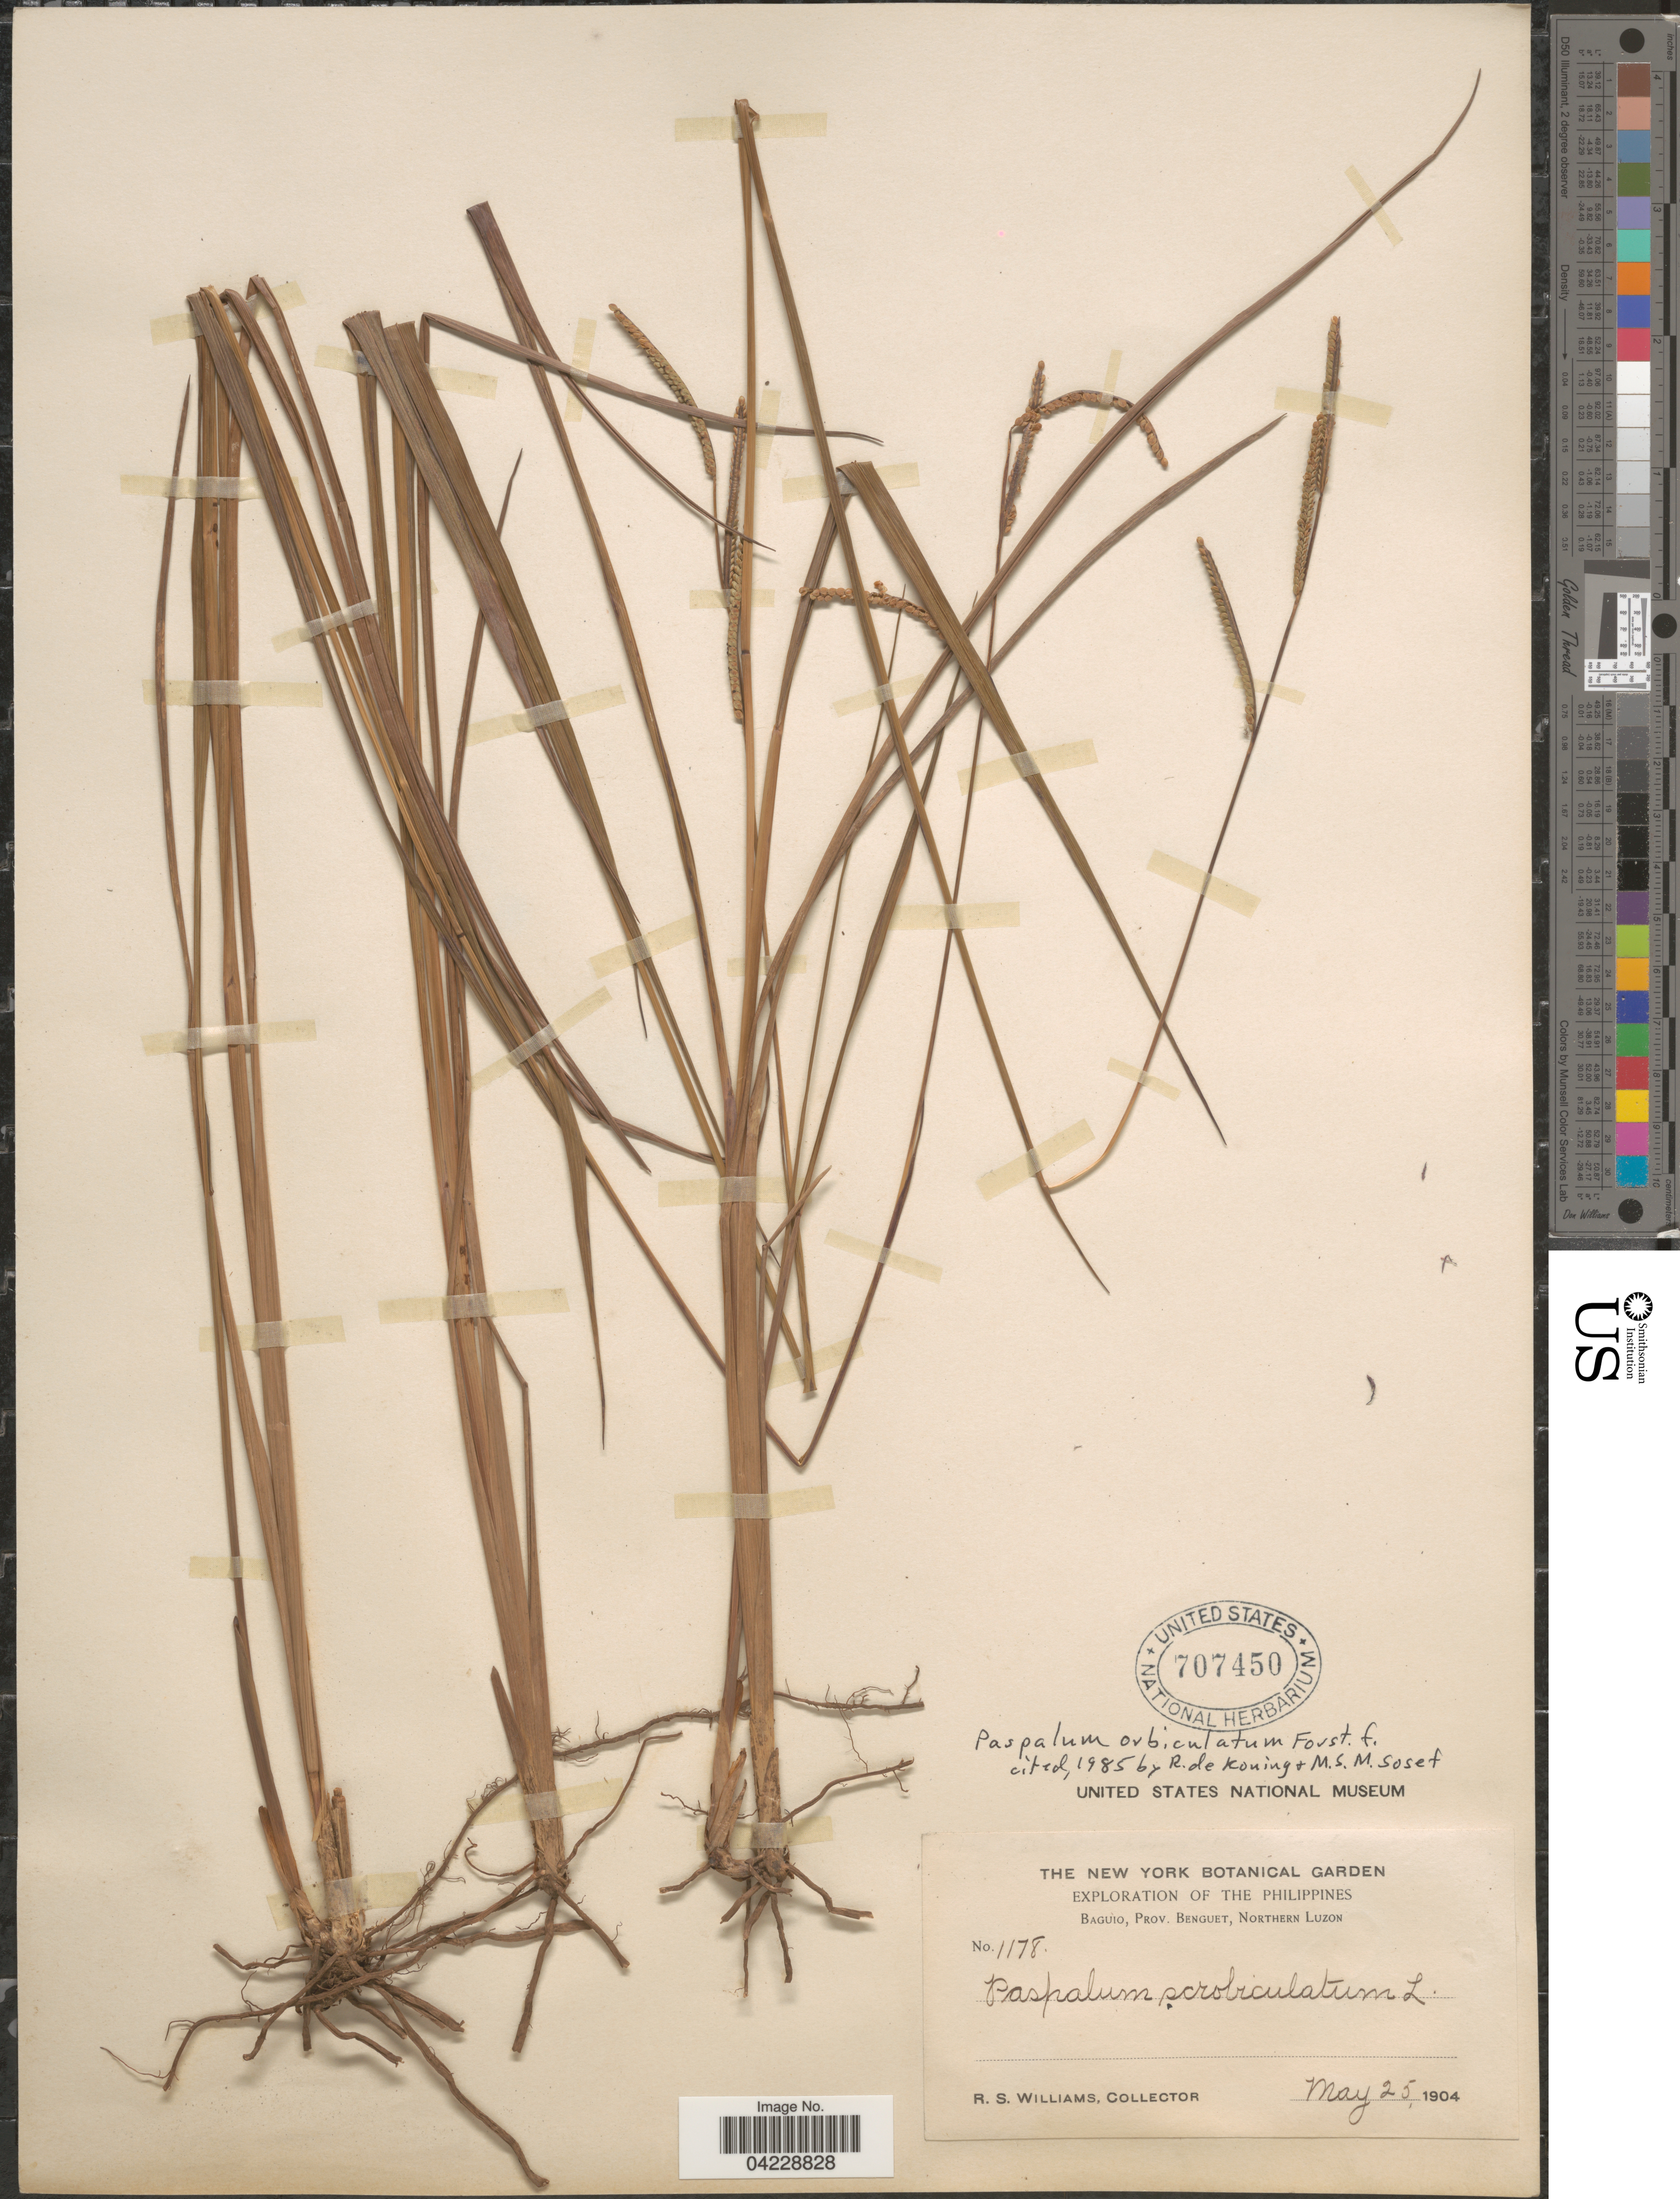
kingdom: Plantae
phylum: Tracheophyta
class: Liliopsida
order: Poales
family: Poaceae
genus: Paspalum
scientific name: Paspalum orbiculare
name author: G. Forst.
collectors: R. S. Williams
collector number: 1178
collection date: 1904-05-25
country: Philippines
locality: Exploration of the Philippines. Baguio, Prov. Benguet, Northern Luzon.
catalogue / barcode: US 707450